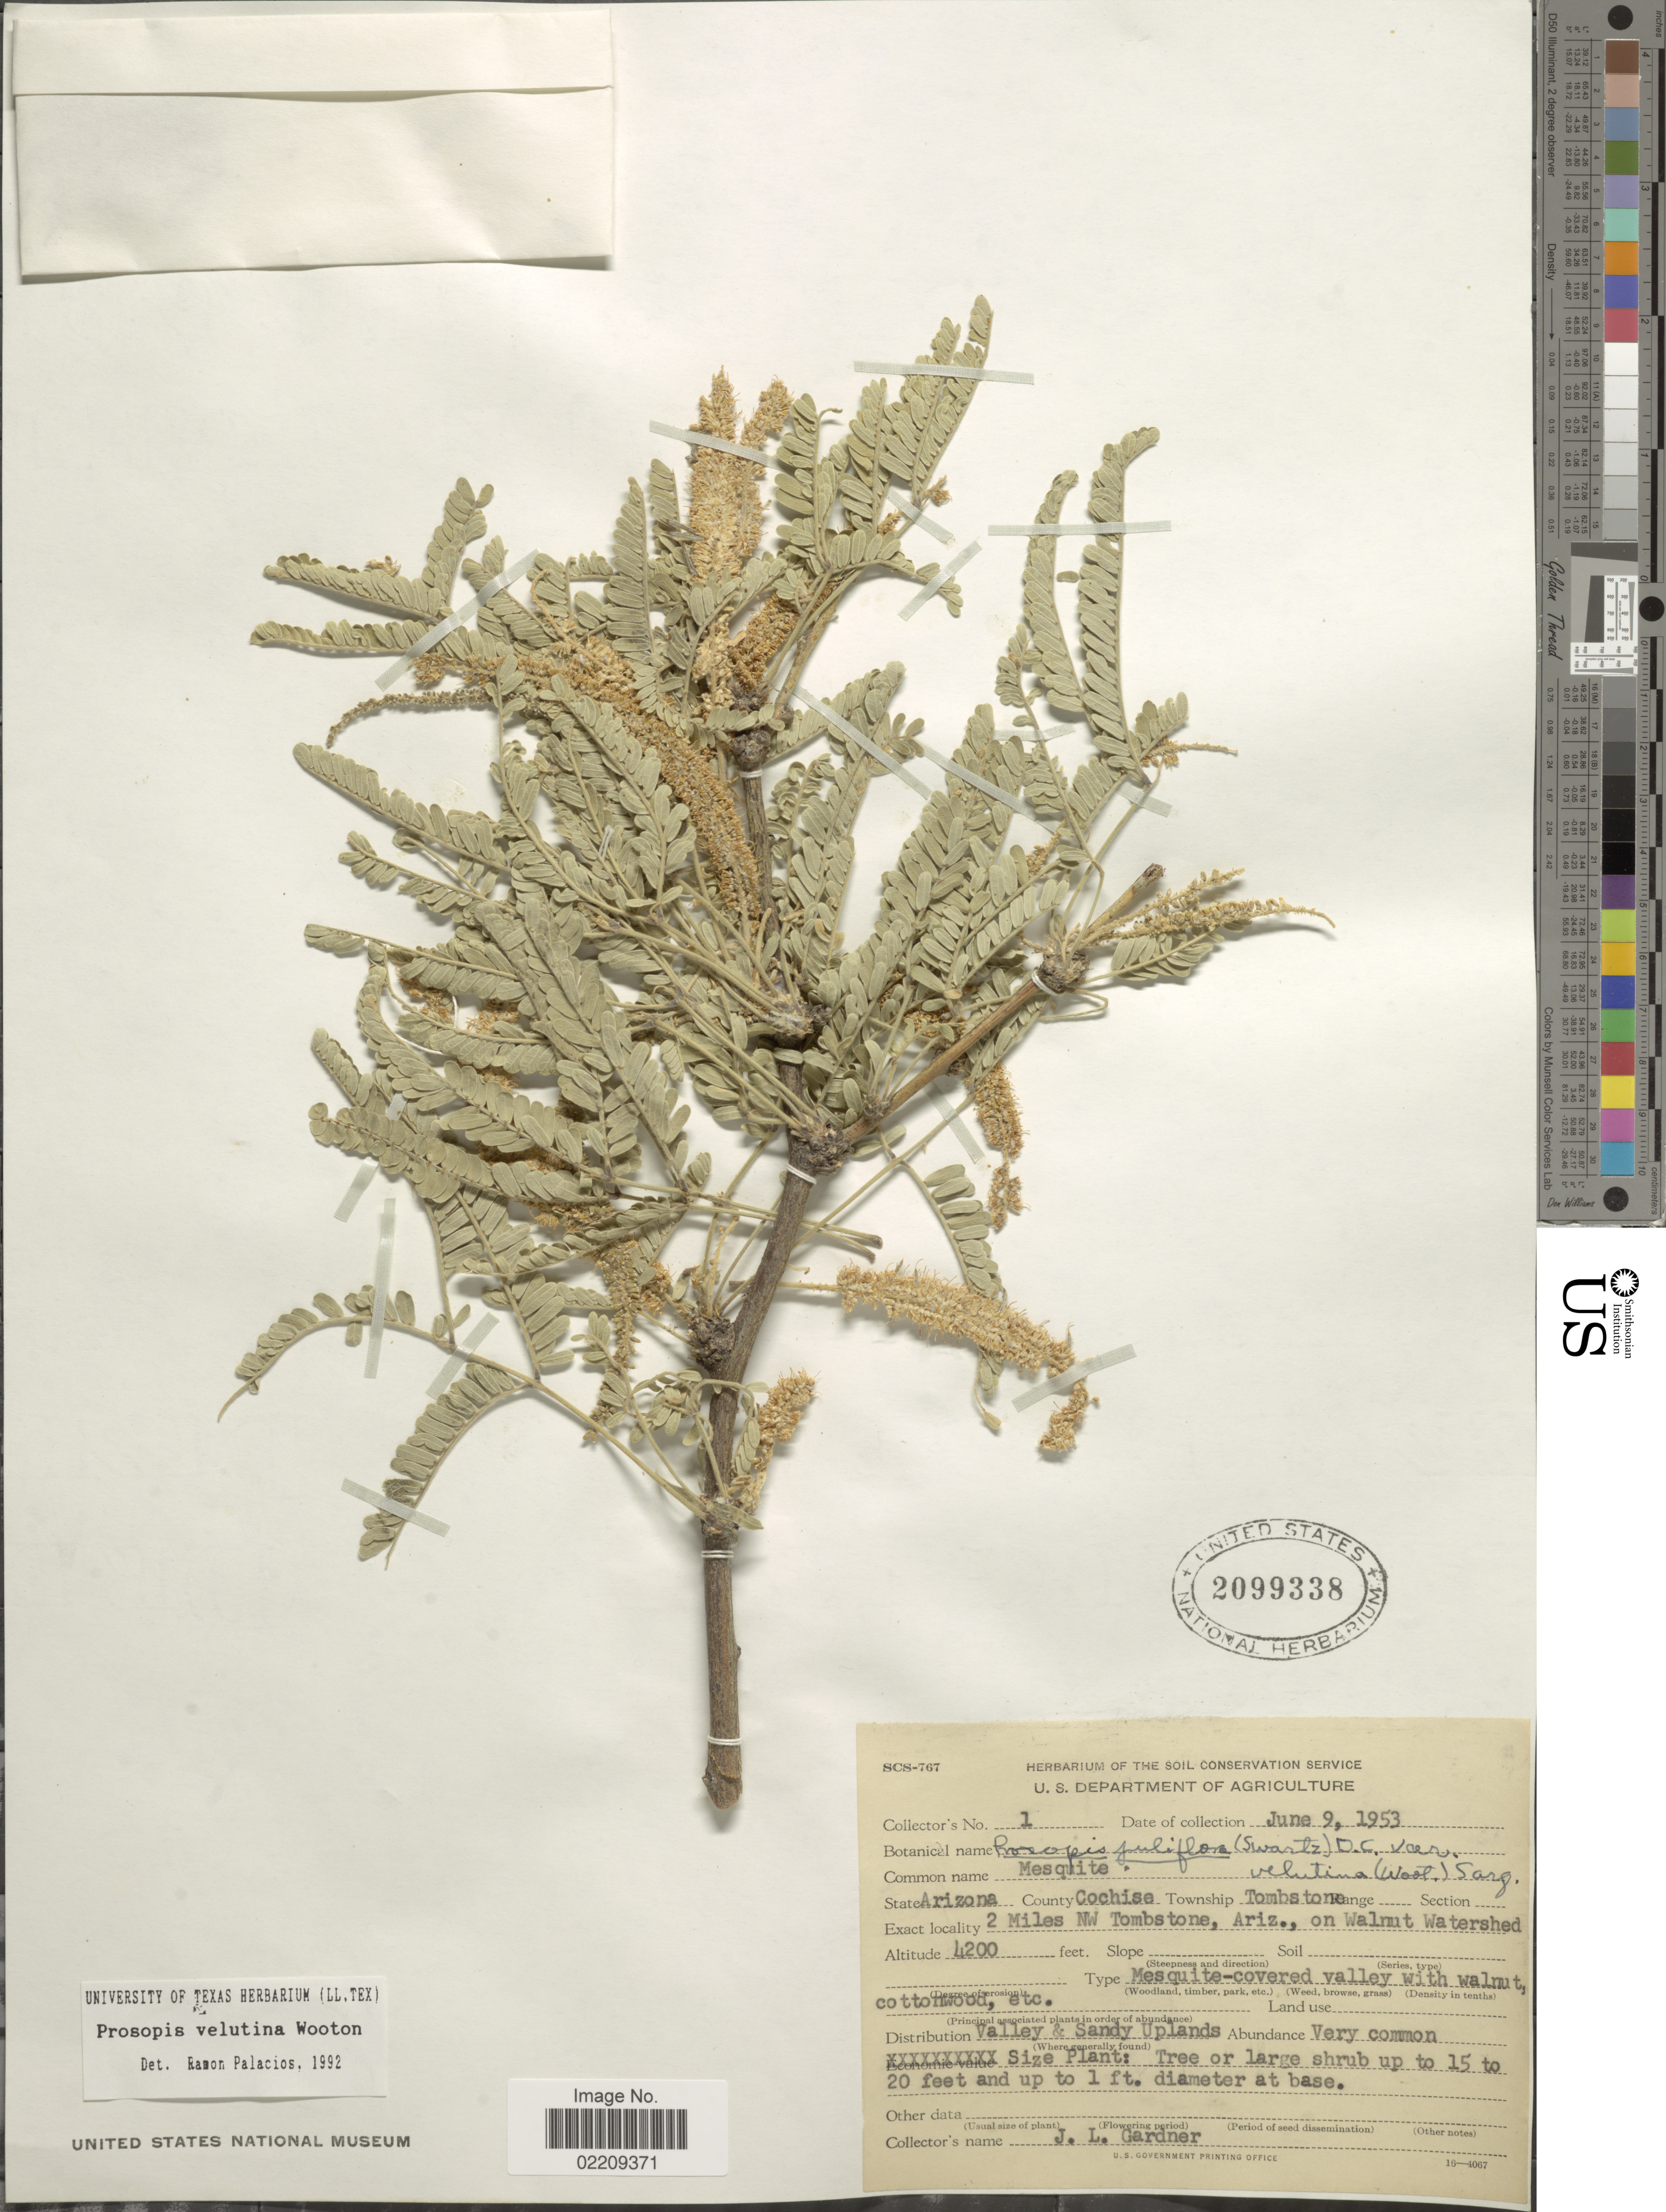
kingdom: Plantae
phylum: Tracheophyta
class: Magnoliopsida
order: Fabales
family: Fabaceae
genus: Neltuma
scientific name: Neltuma velutina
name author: (Wooton) Britton & Rose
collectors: J. L. Gardner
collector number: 1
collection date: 1953-06-09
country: United States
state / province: Arizona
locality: County Cochisa, Township Tombstone, 2 miles NW Tomstone, on Walnut Watershed.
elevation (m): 1280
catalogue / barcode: US 2099338